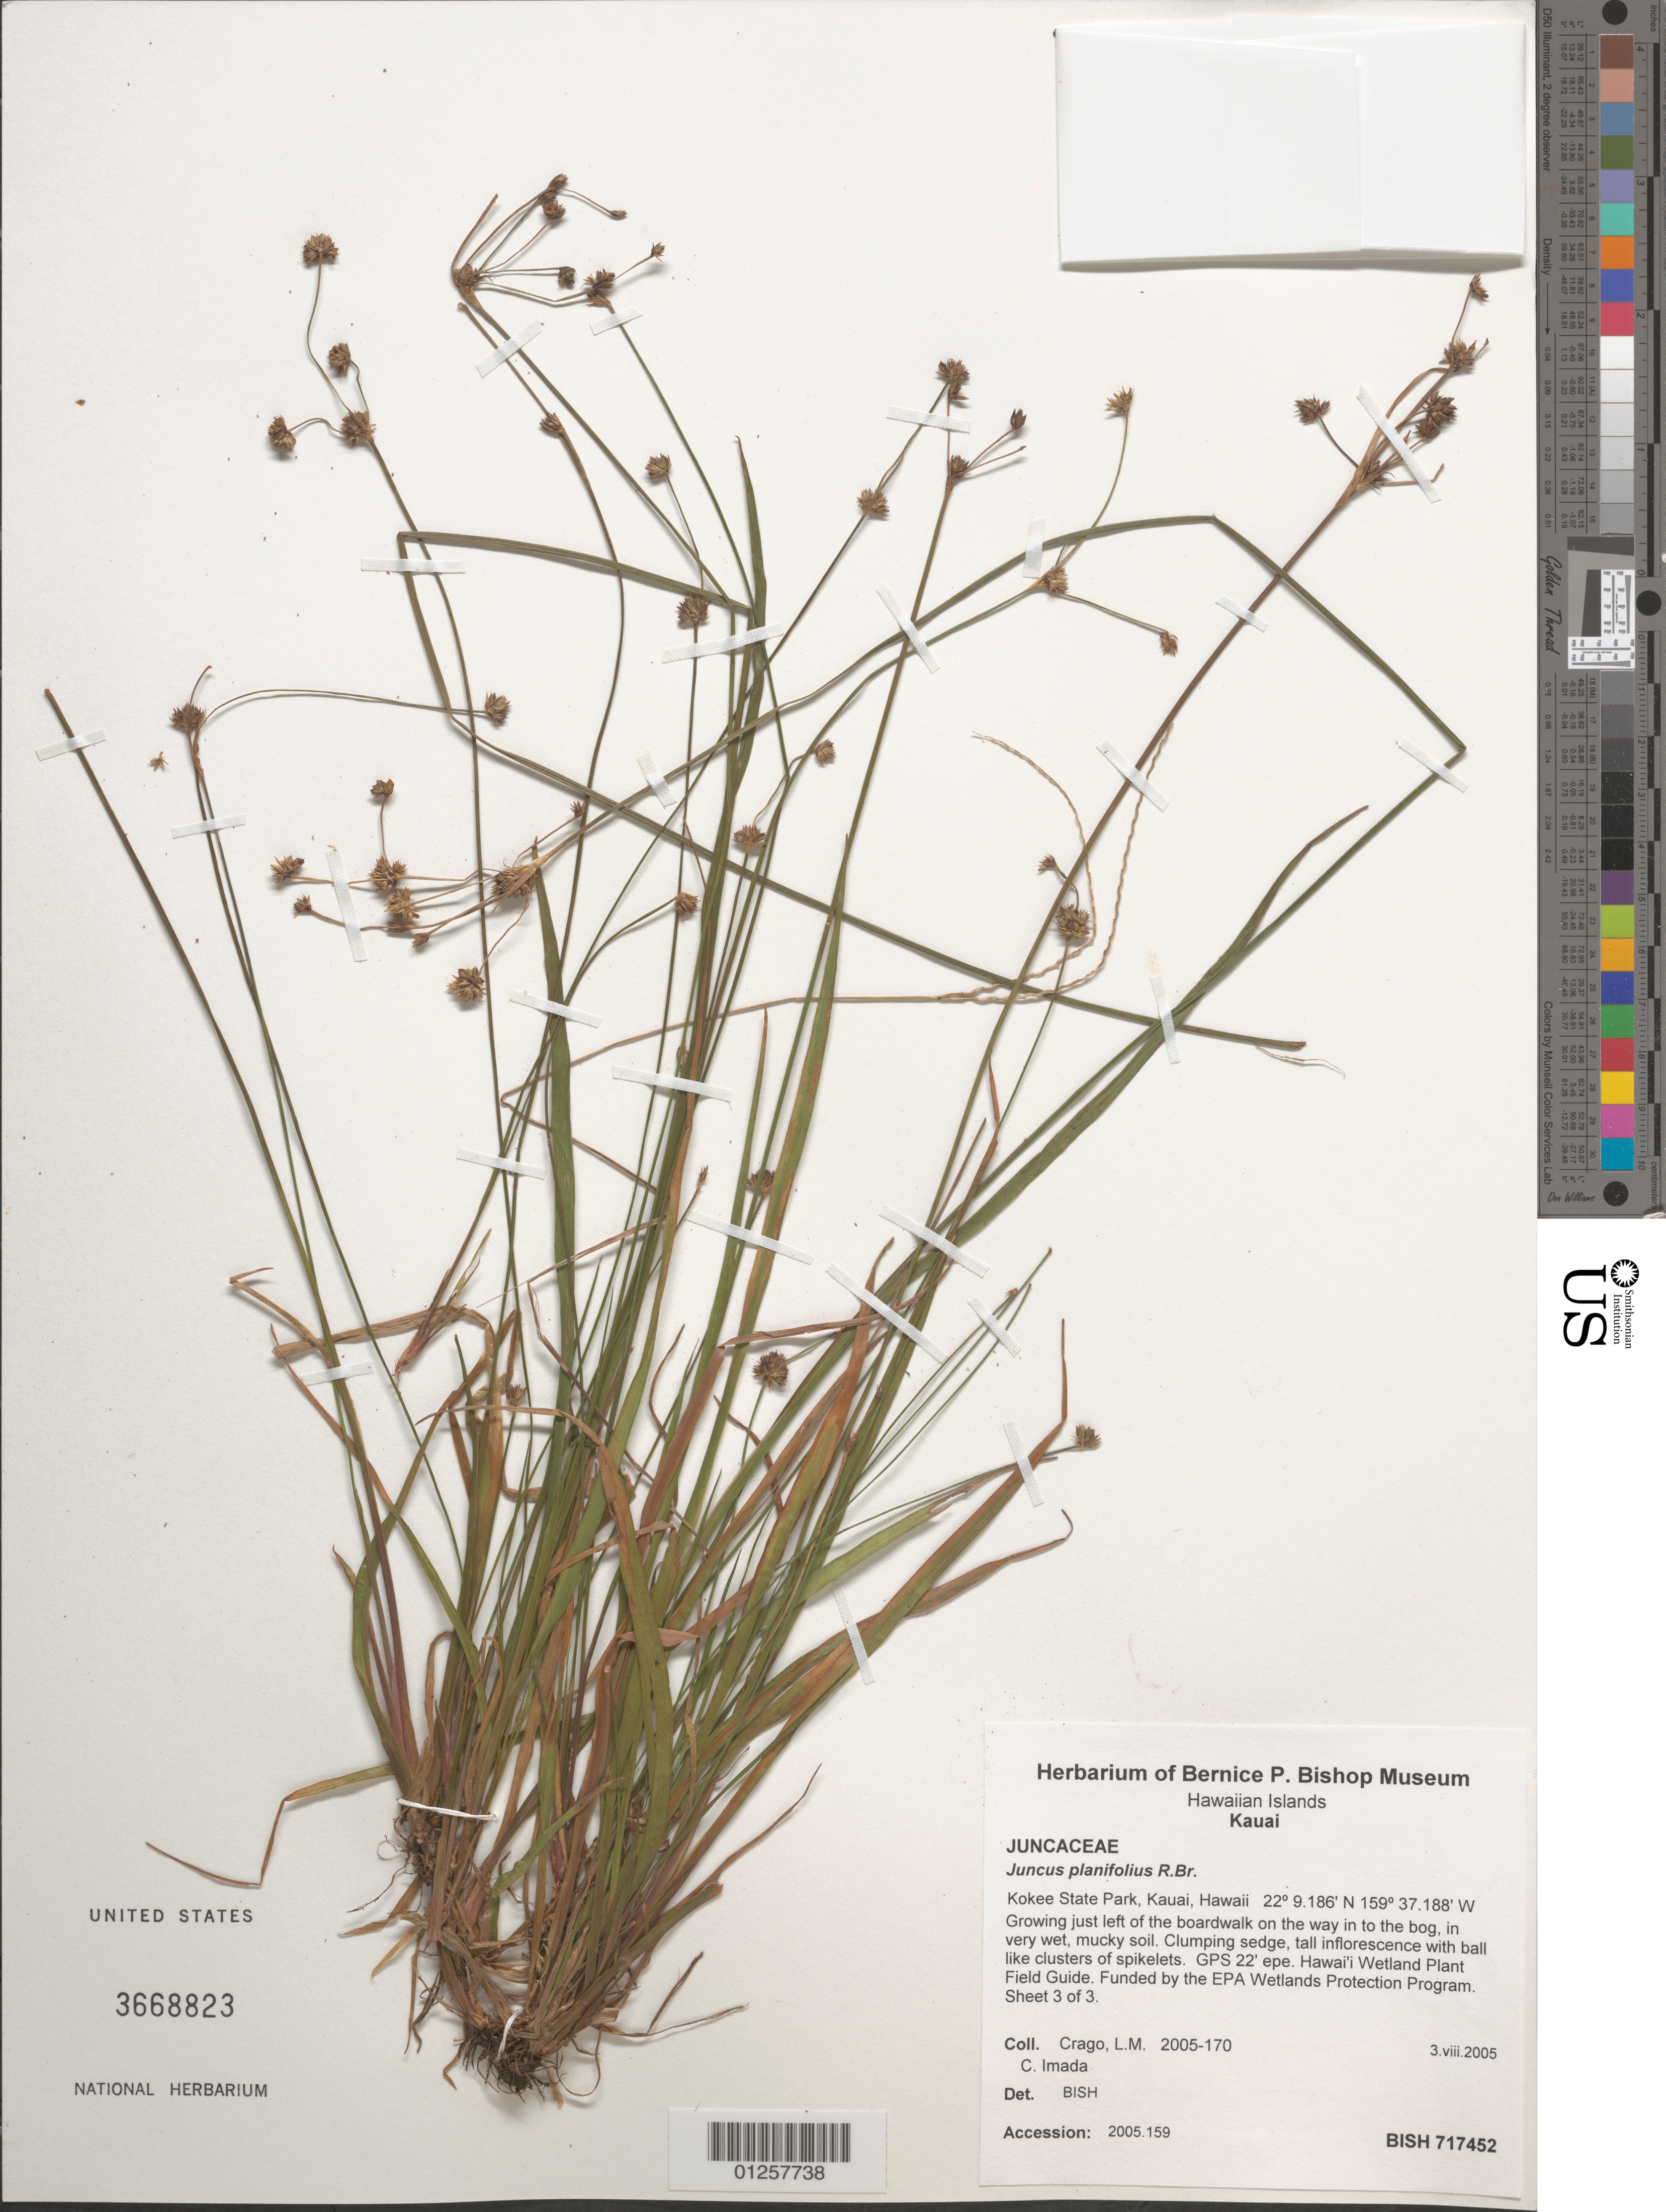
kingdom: Plantae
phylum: Tracheophyta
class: Liliopsida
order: Poales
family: Juncaceae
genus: Juncus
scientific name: Juncus planifolius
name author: R. Br.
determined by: BISH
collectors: L. Crago & C. Imada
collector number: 2005-170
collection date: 2005-08-03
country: United States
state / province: Hawaii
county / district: Kauai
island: Kaua'i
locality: Kokee State Park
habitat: Growing just left of the boardwalk on the way in to the bog, in very wet, mucky soil.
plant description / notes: Accession: 2005.159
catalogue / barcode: US 3668823